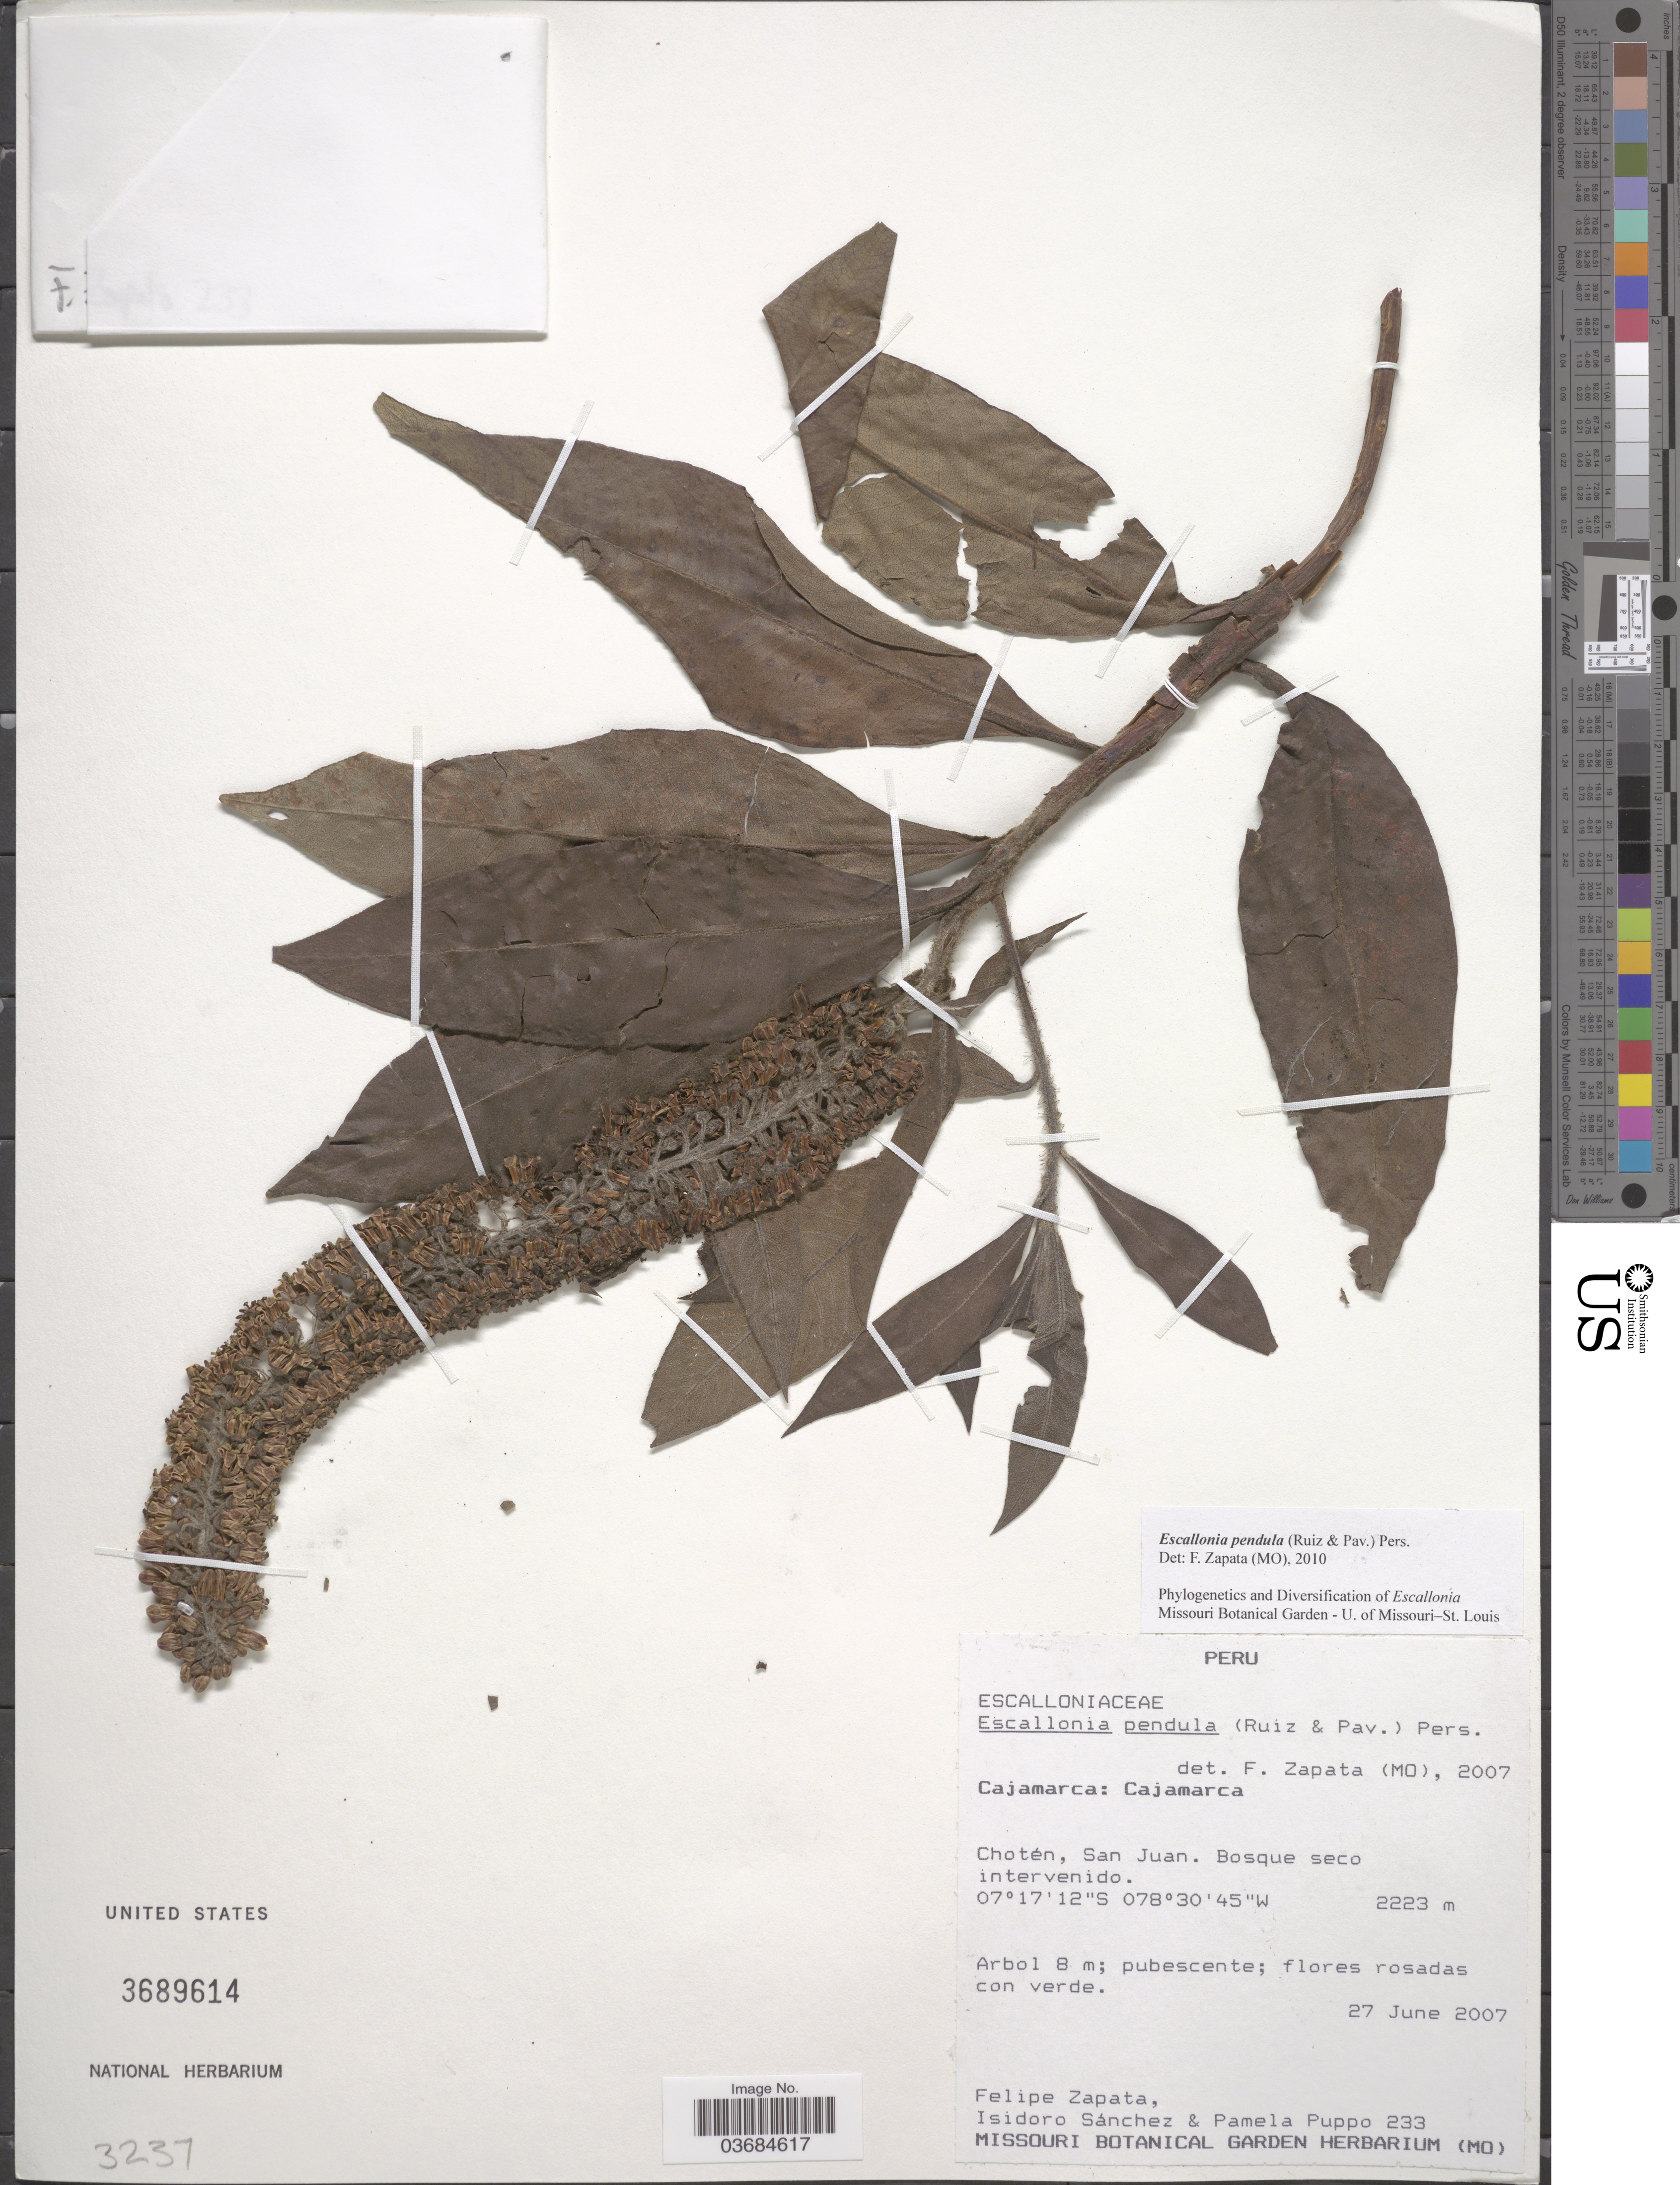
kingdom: Plantae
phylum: Tracheophyta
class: Magnoliopsida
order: Escalloniales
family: Escalloniaceae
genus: Escallonia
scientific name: Escallonia pendula var. pendula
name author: (Ruiz & Pav.) Pers.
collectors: F. Zapata, I. Sanchez & P. Puppo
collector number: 233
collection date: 2007-06-27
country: Peru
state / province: Cajamarca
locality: Chotén, San Juan. Bosque seco intervenido.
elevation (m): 2223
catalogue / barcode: US 3689614